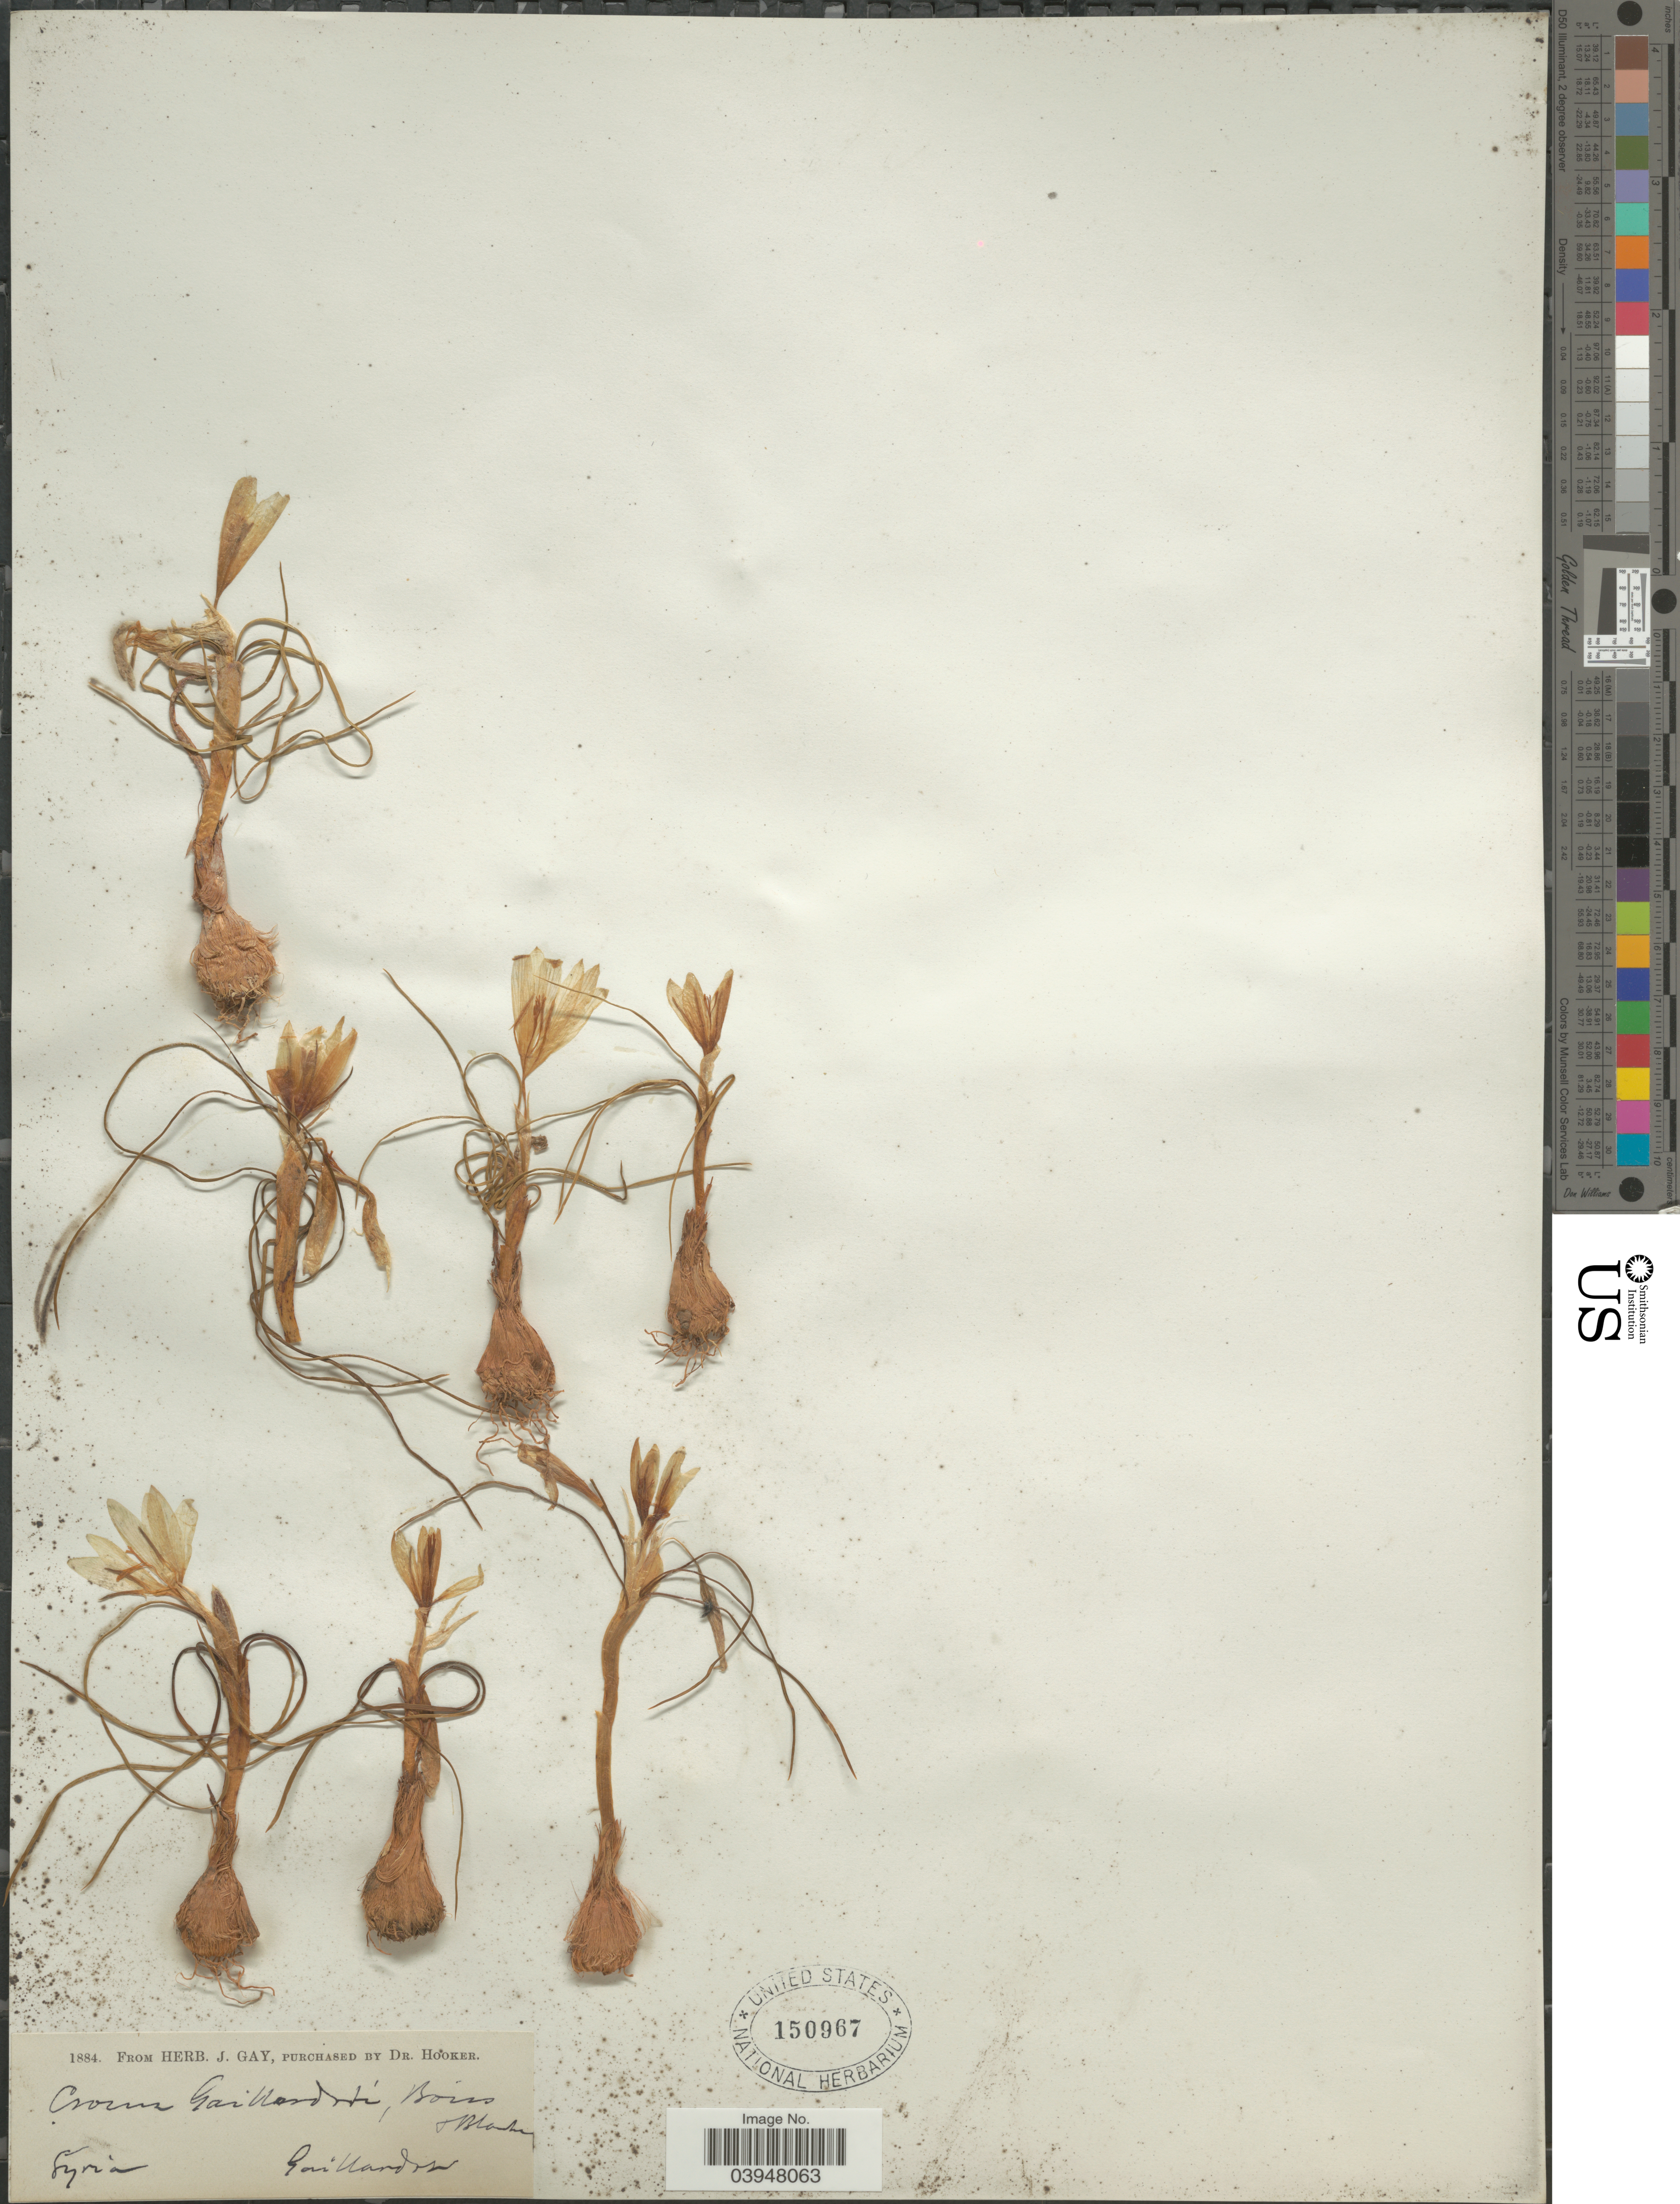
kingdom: Plantae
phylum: Tracheophyta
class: Liliopsida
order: Asparagales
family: Iridaceae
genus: Crocus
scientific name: Crocus gaillardotii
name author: (Boiss. & Blanche) Maw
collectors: Gaillardot, --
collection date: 1884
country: Syria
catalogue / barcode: US 150967